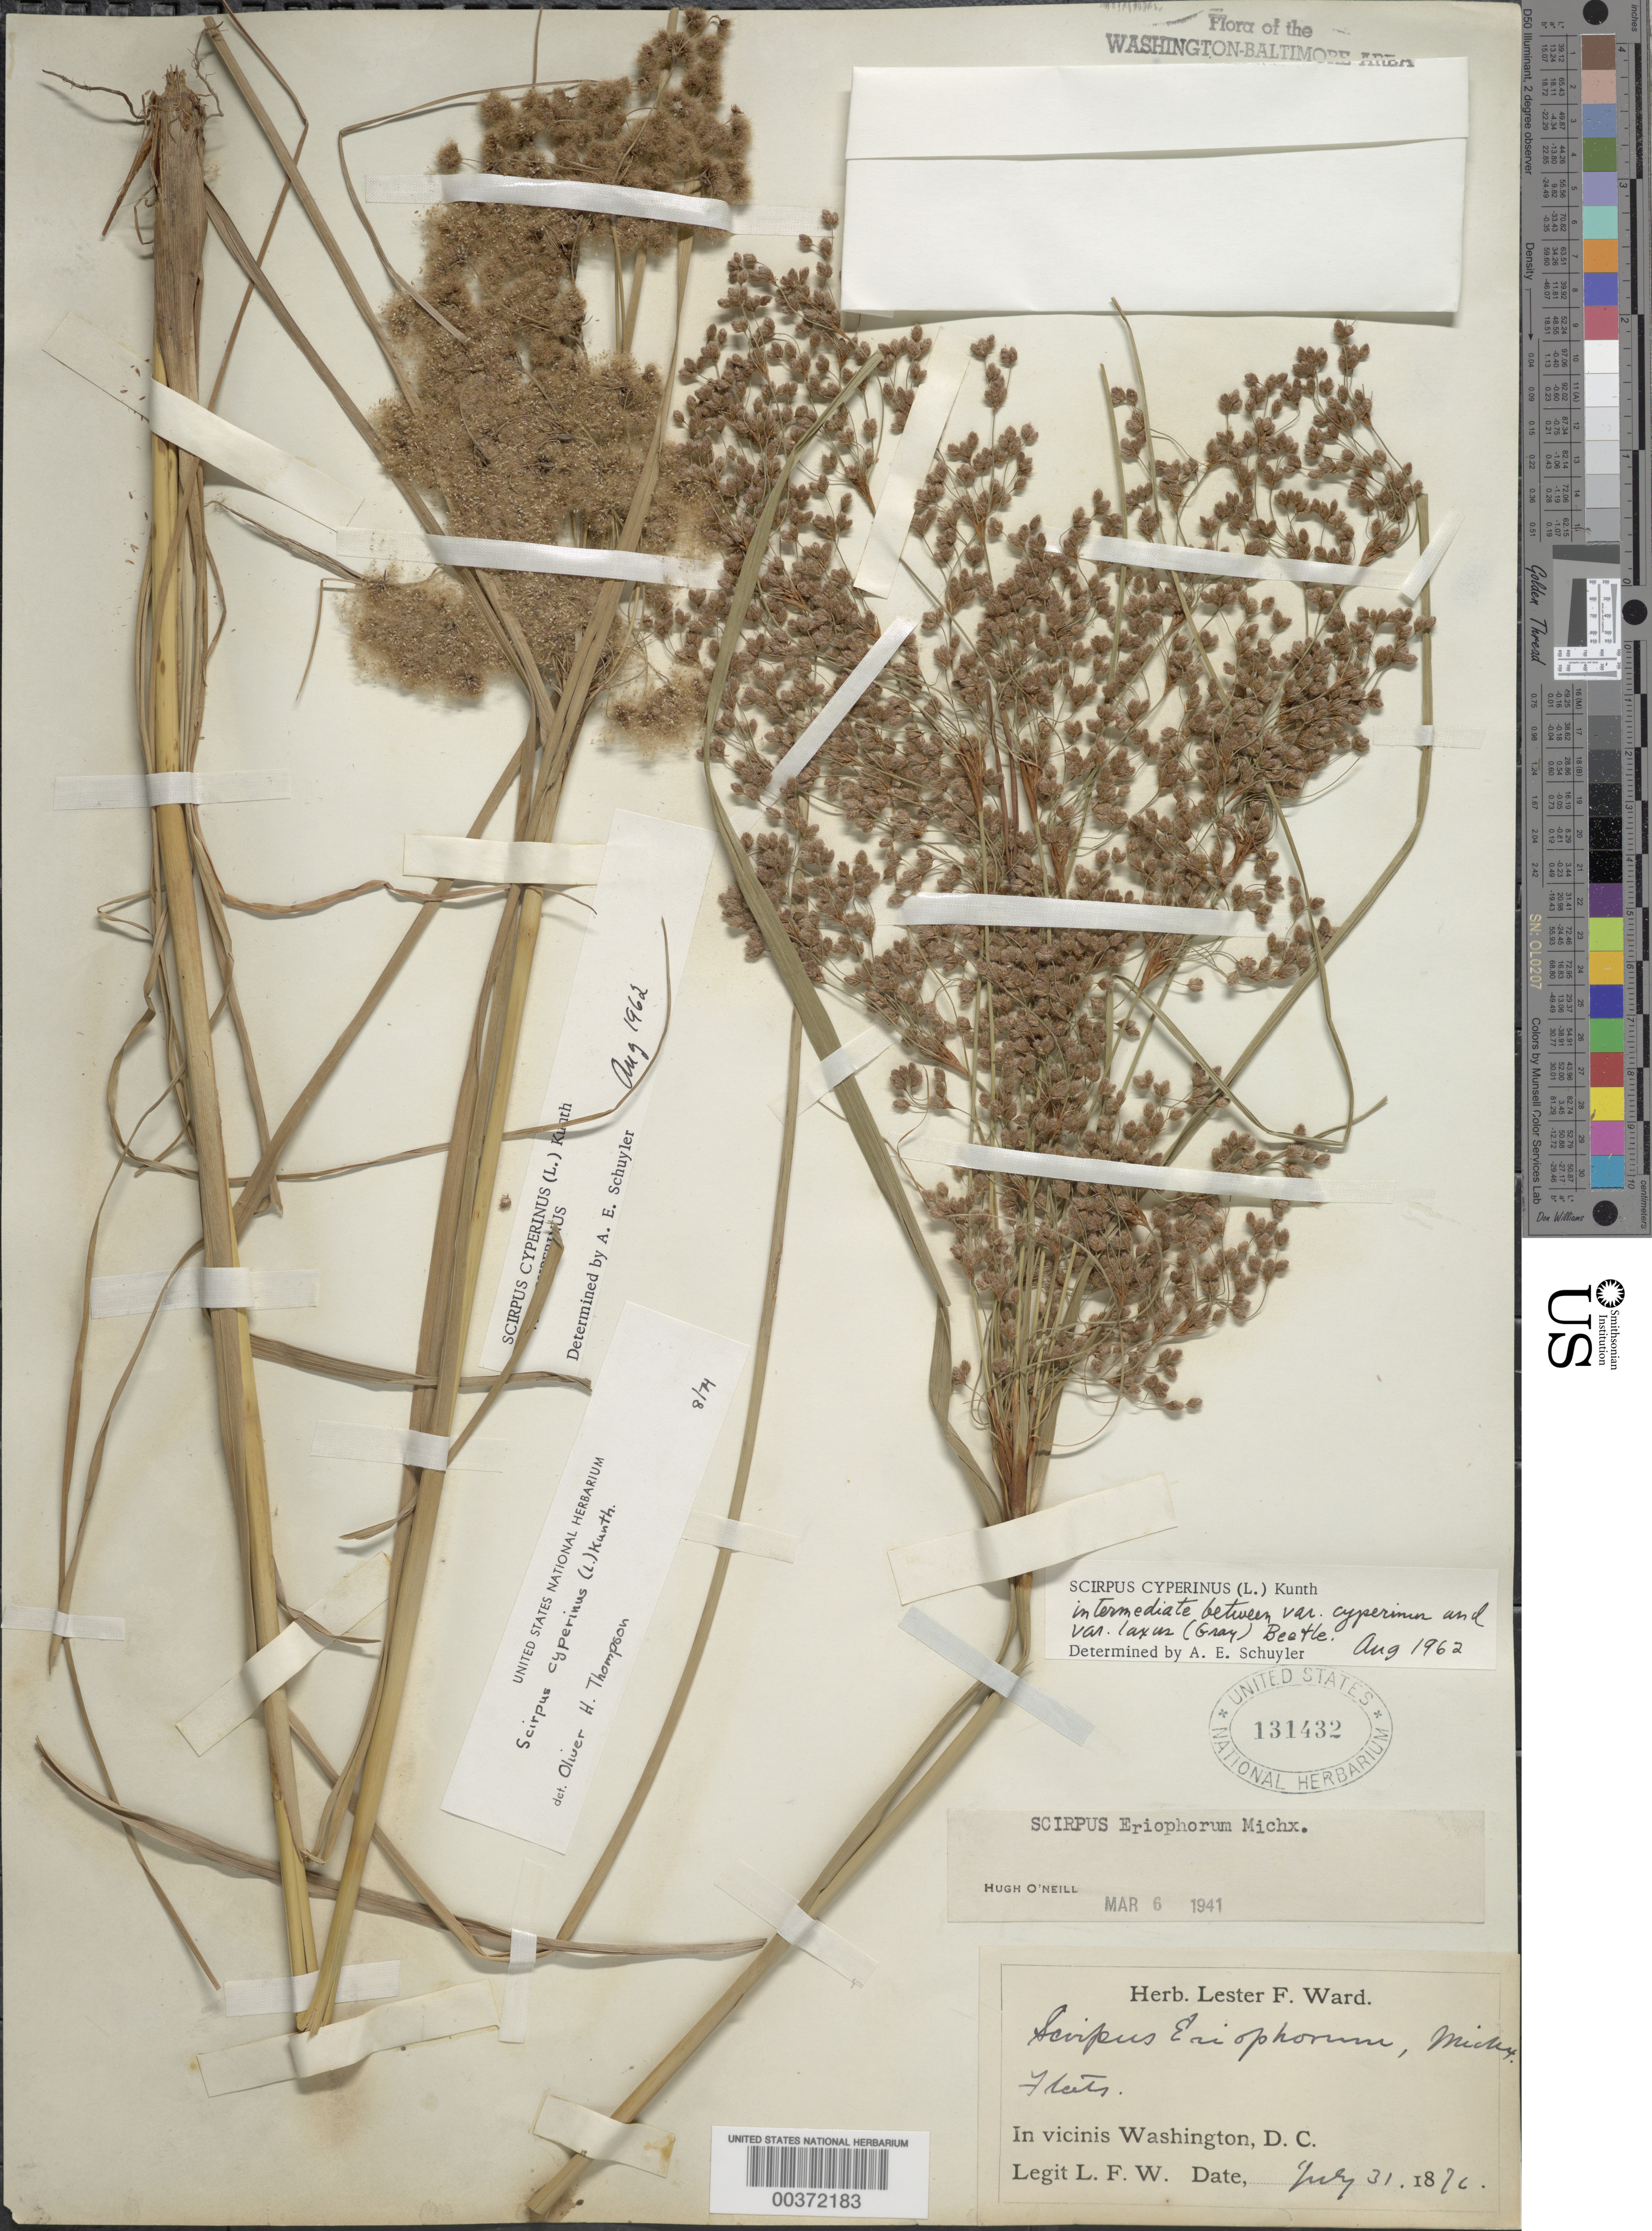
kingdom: Plantae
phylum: Tracheophyta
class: Liliopsida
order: Poales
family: Cyperaceae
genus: Scirpus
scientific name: Scirpus cyperinus (L.) Kunth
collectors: L. F. Ward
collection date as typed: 31 Jul 1876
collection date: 1876-07-31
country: United States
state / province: District of Columbia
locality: Washington DC Area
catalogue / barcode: US 131432